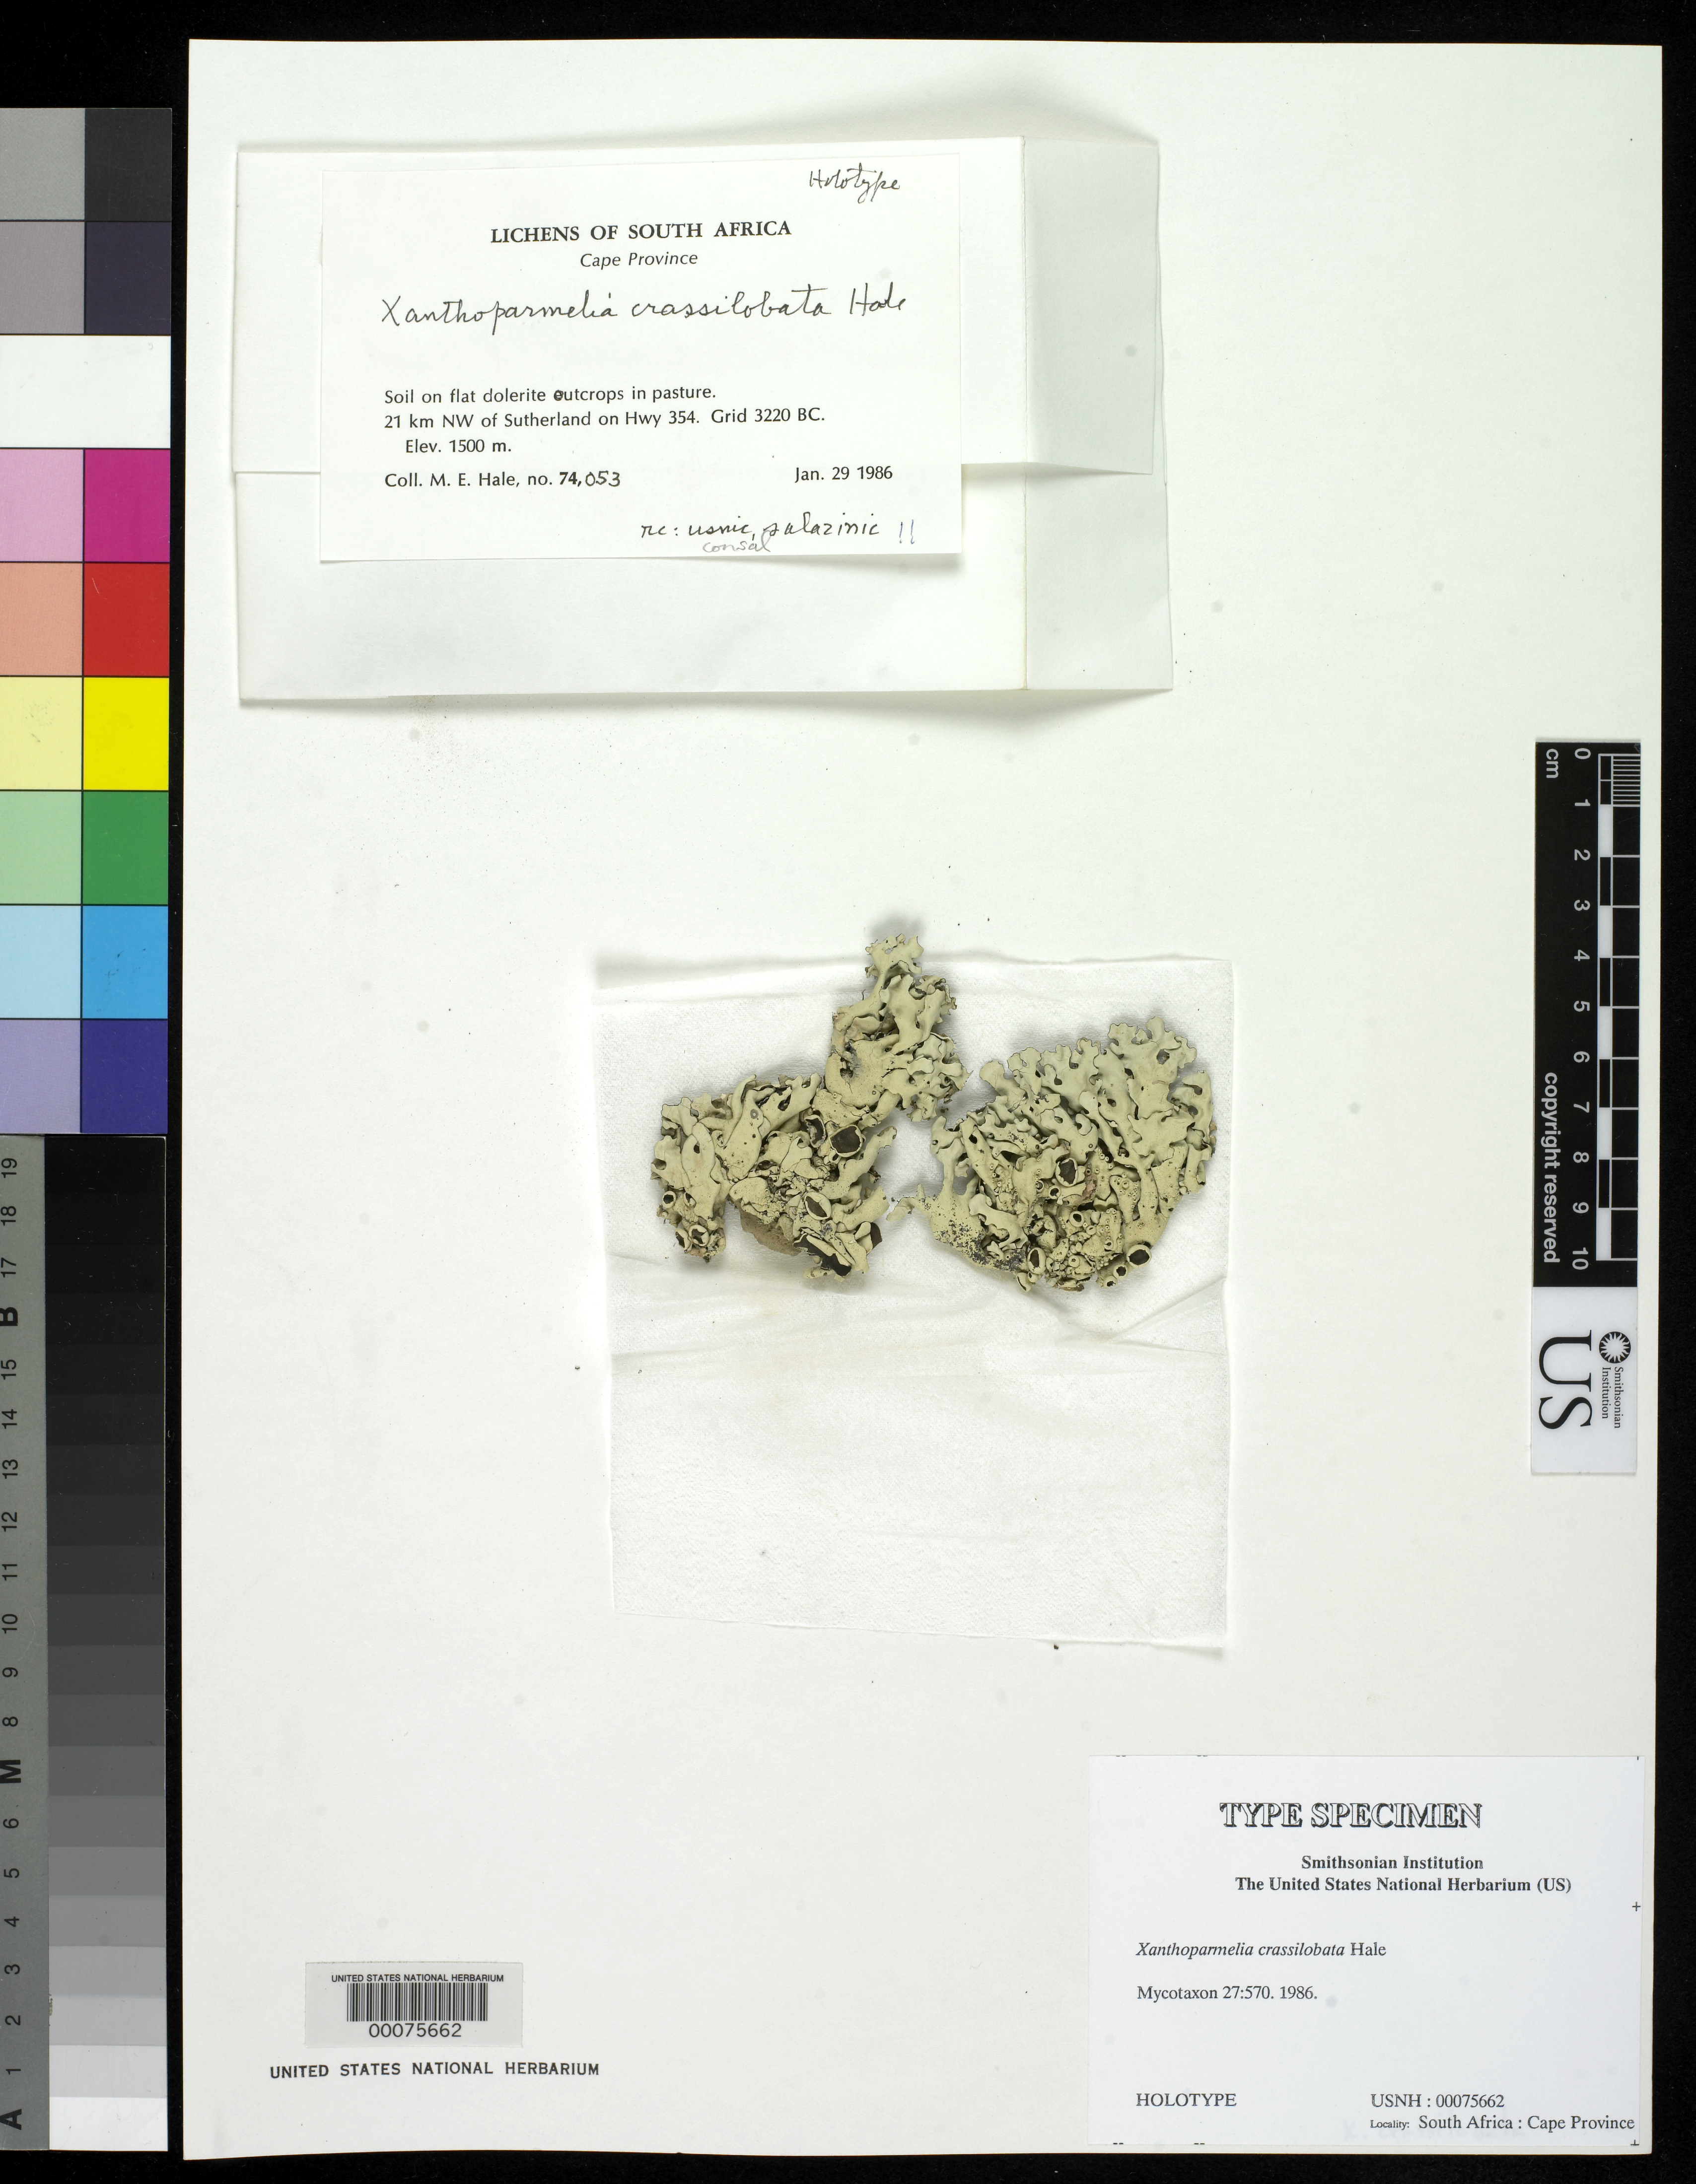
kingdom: Fungi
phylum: Ascomycota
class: Lecanoromycetes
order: Lecanorales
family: Parmeliaceae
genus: Xanthoparmelia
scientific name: Xanthoparmelia crassilobata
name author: Hale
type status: Holotype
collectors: M. Hale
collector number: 74053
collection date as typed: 29 Jan 1986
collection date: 1986-01-29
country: South Africa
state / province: Northern Cape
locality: Grid 3220 BC, 21 km NW of Sutherland on Hwy 354, soil on flat dolerite outcrops in pasture.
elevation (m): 1500